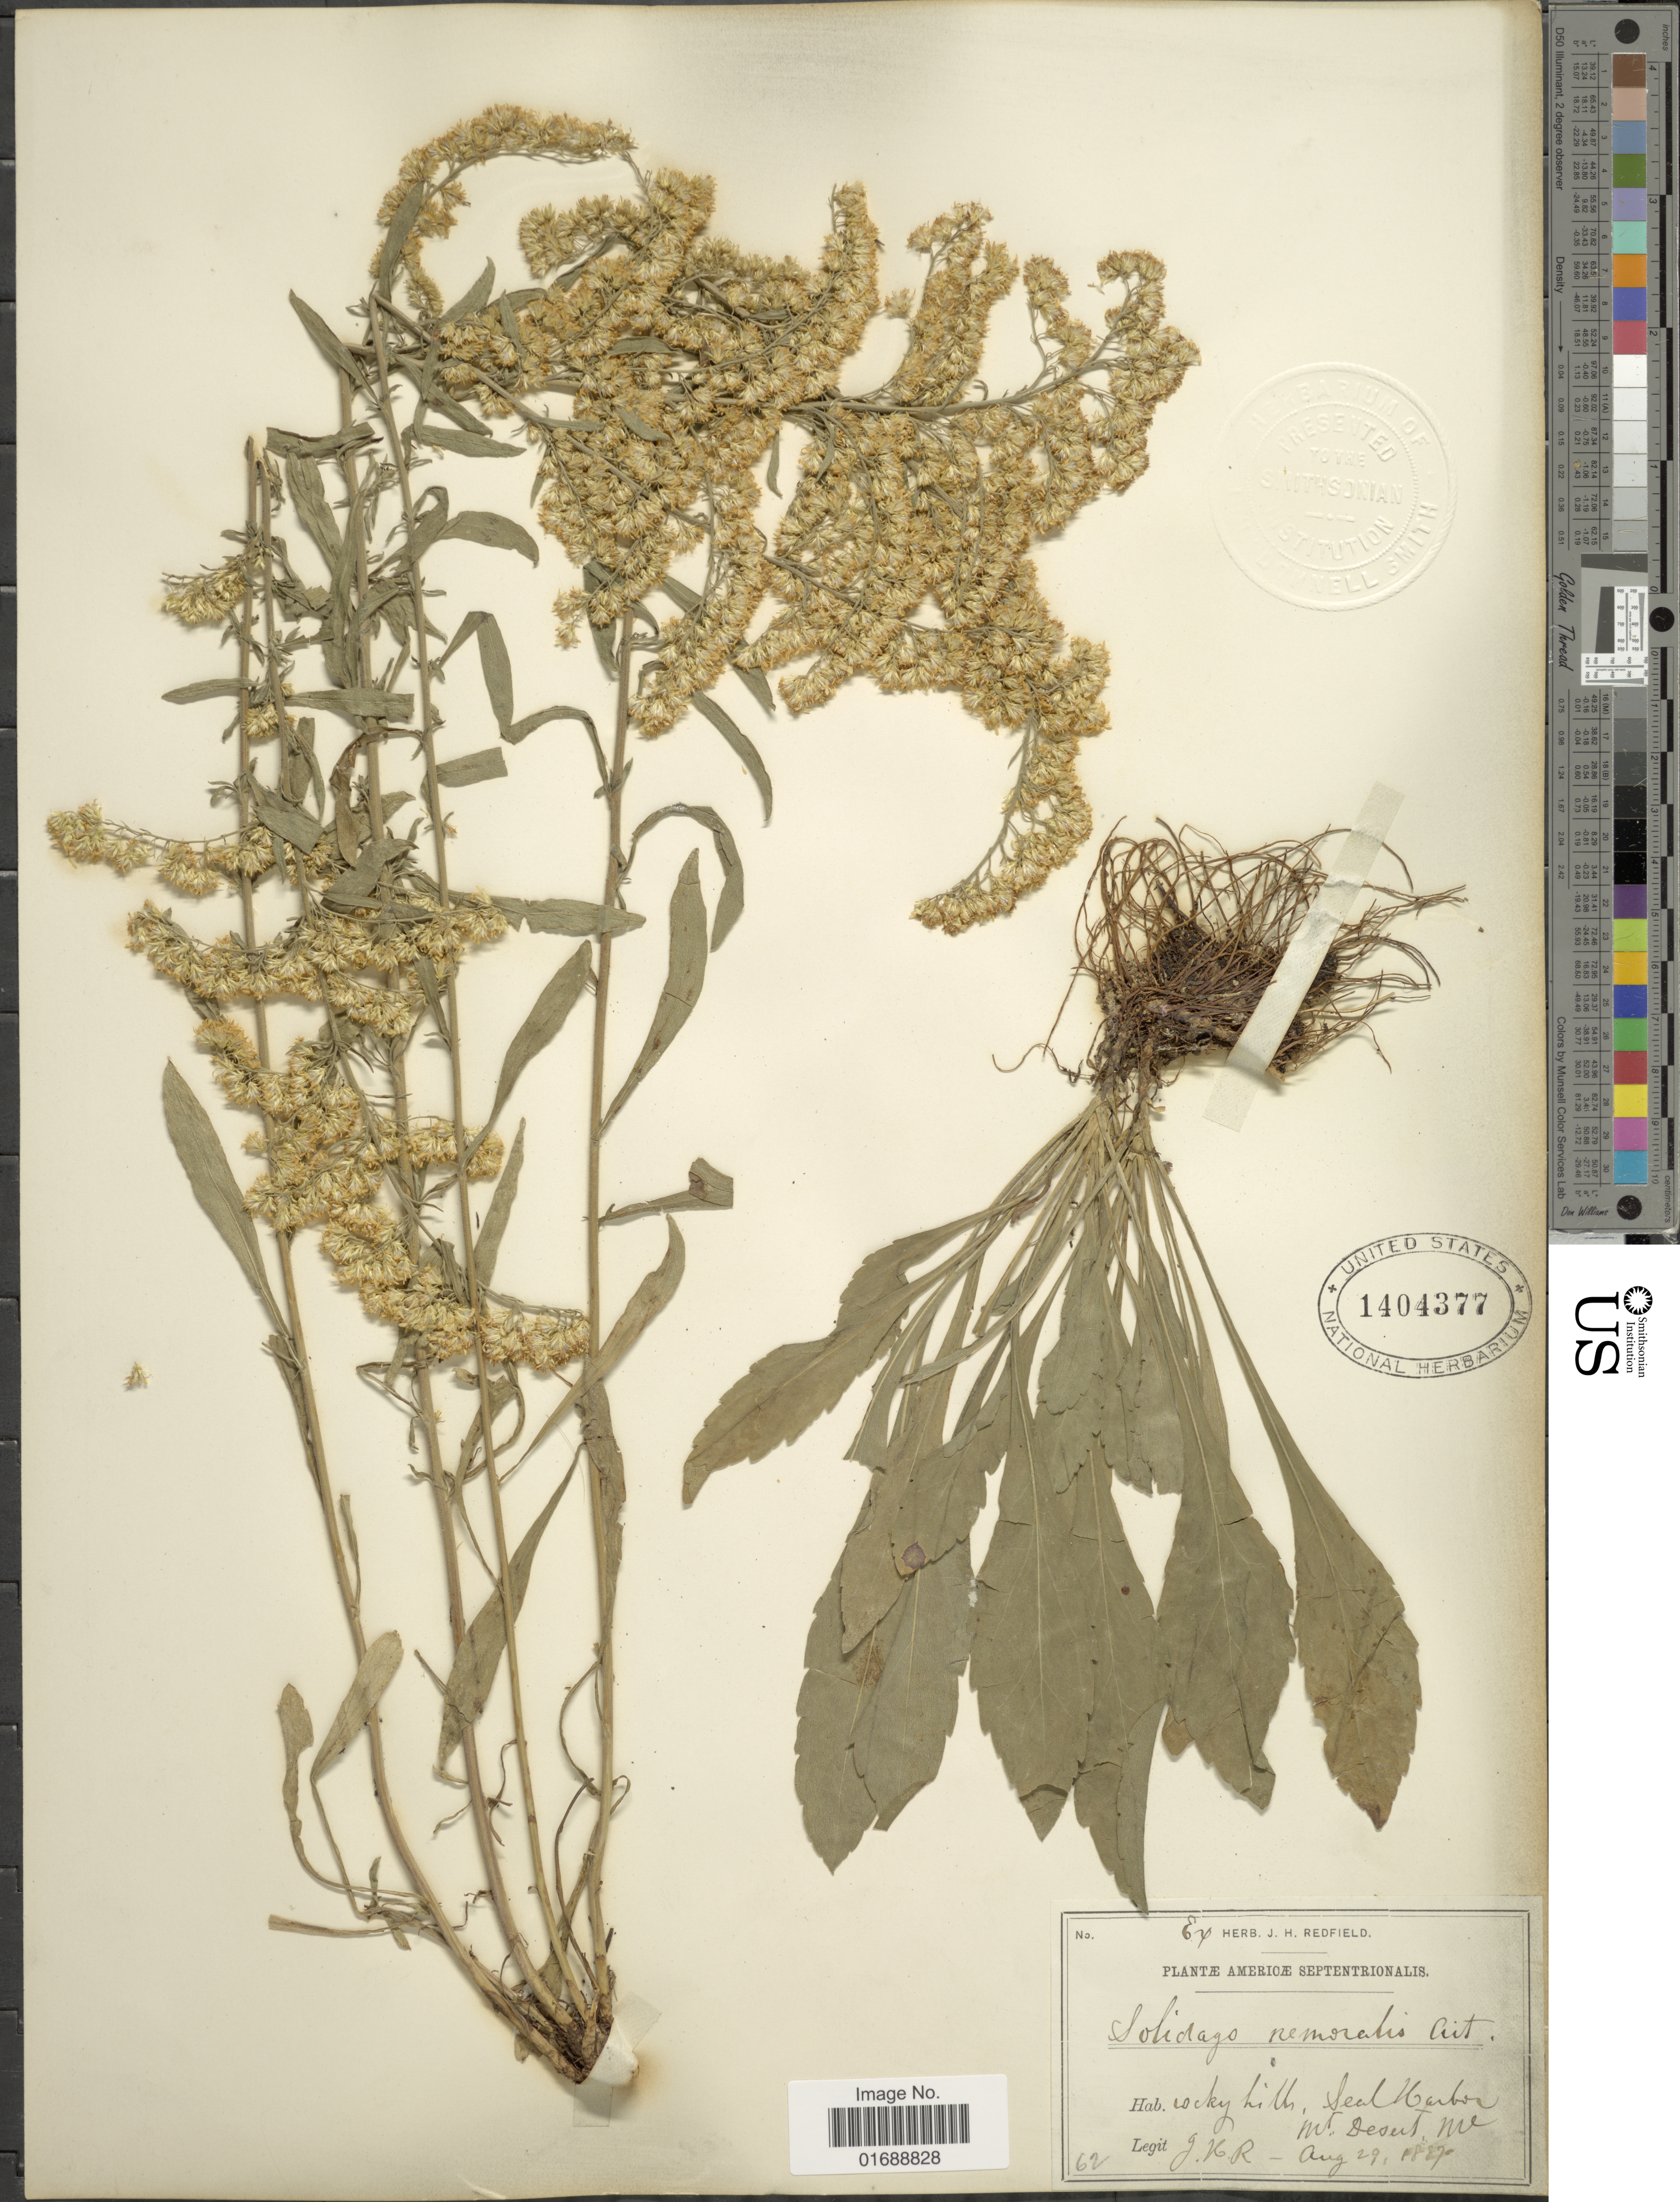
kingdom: Plantae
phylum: Tracheophyta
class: Magnoliopsida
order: Asterales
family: Asteraceae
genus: Solidago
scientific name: Solidago nemoralis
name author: Aiton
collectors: J. Redfield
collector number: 62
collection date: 1887-08-29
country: United States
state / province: Maine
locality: Mt. Desert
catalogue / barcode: US 1404377